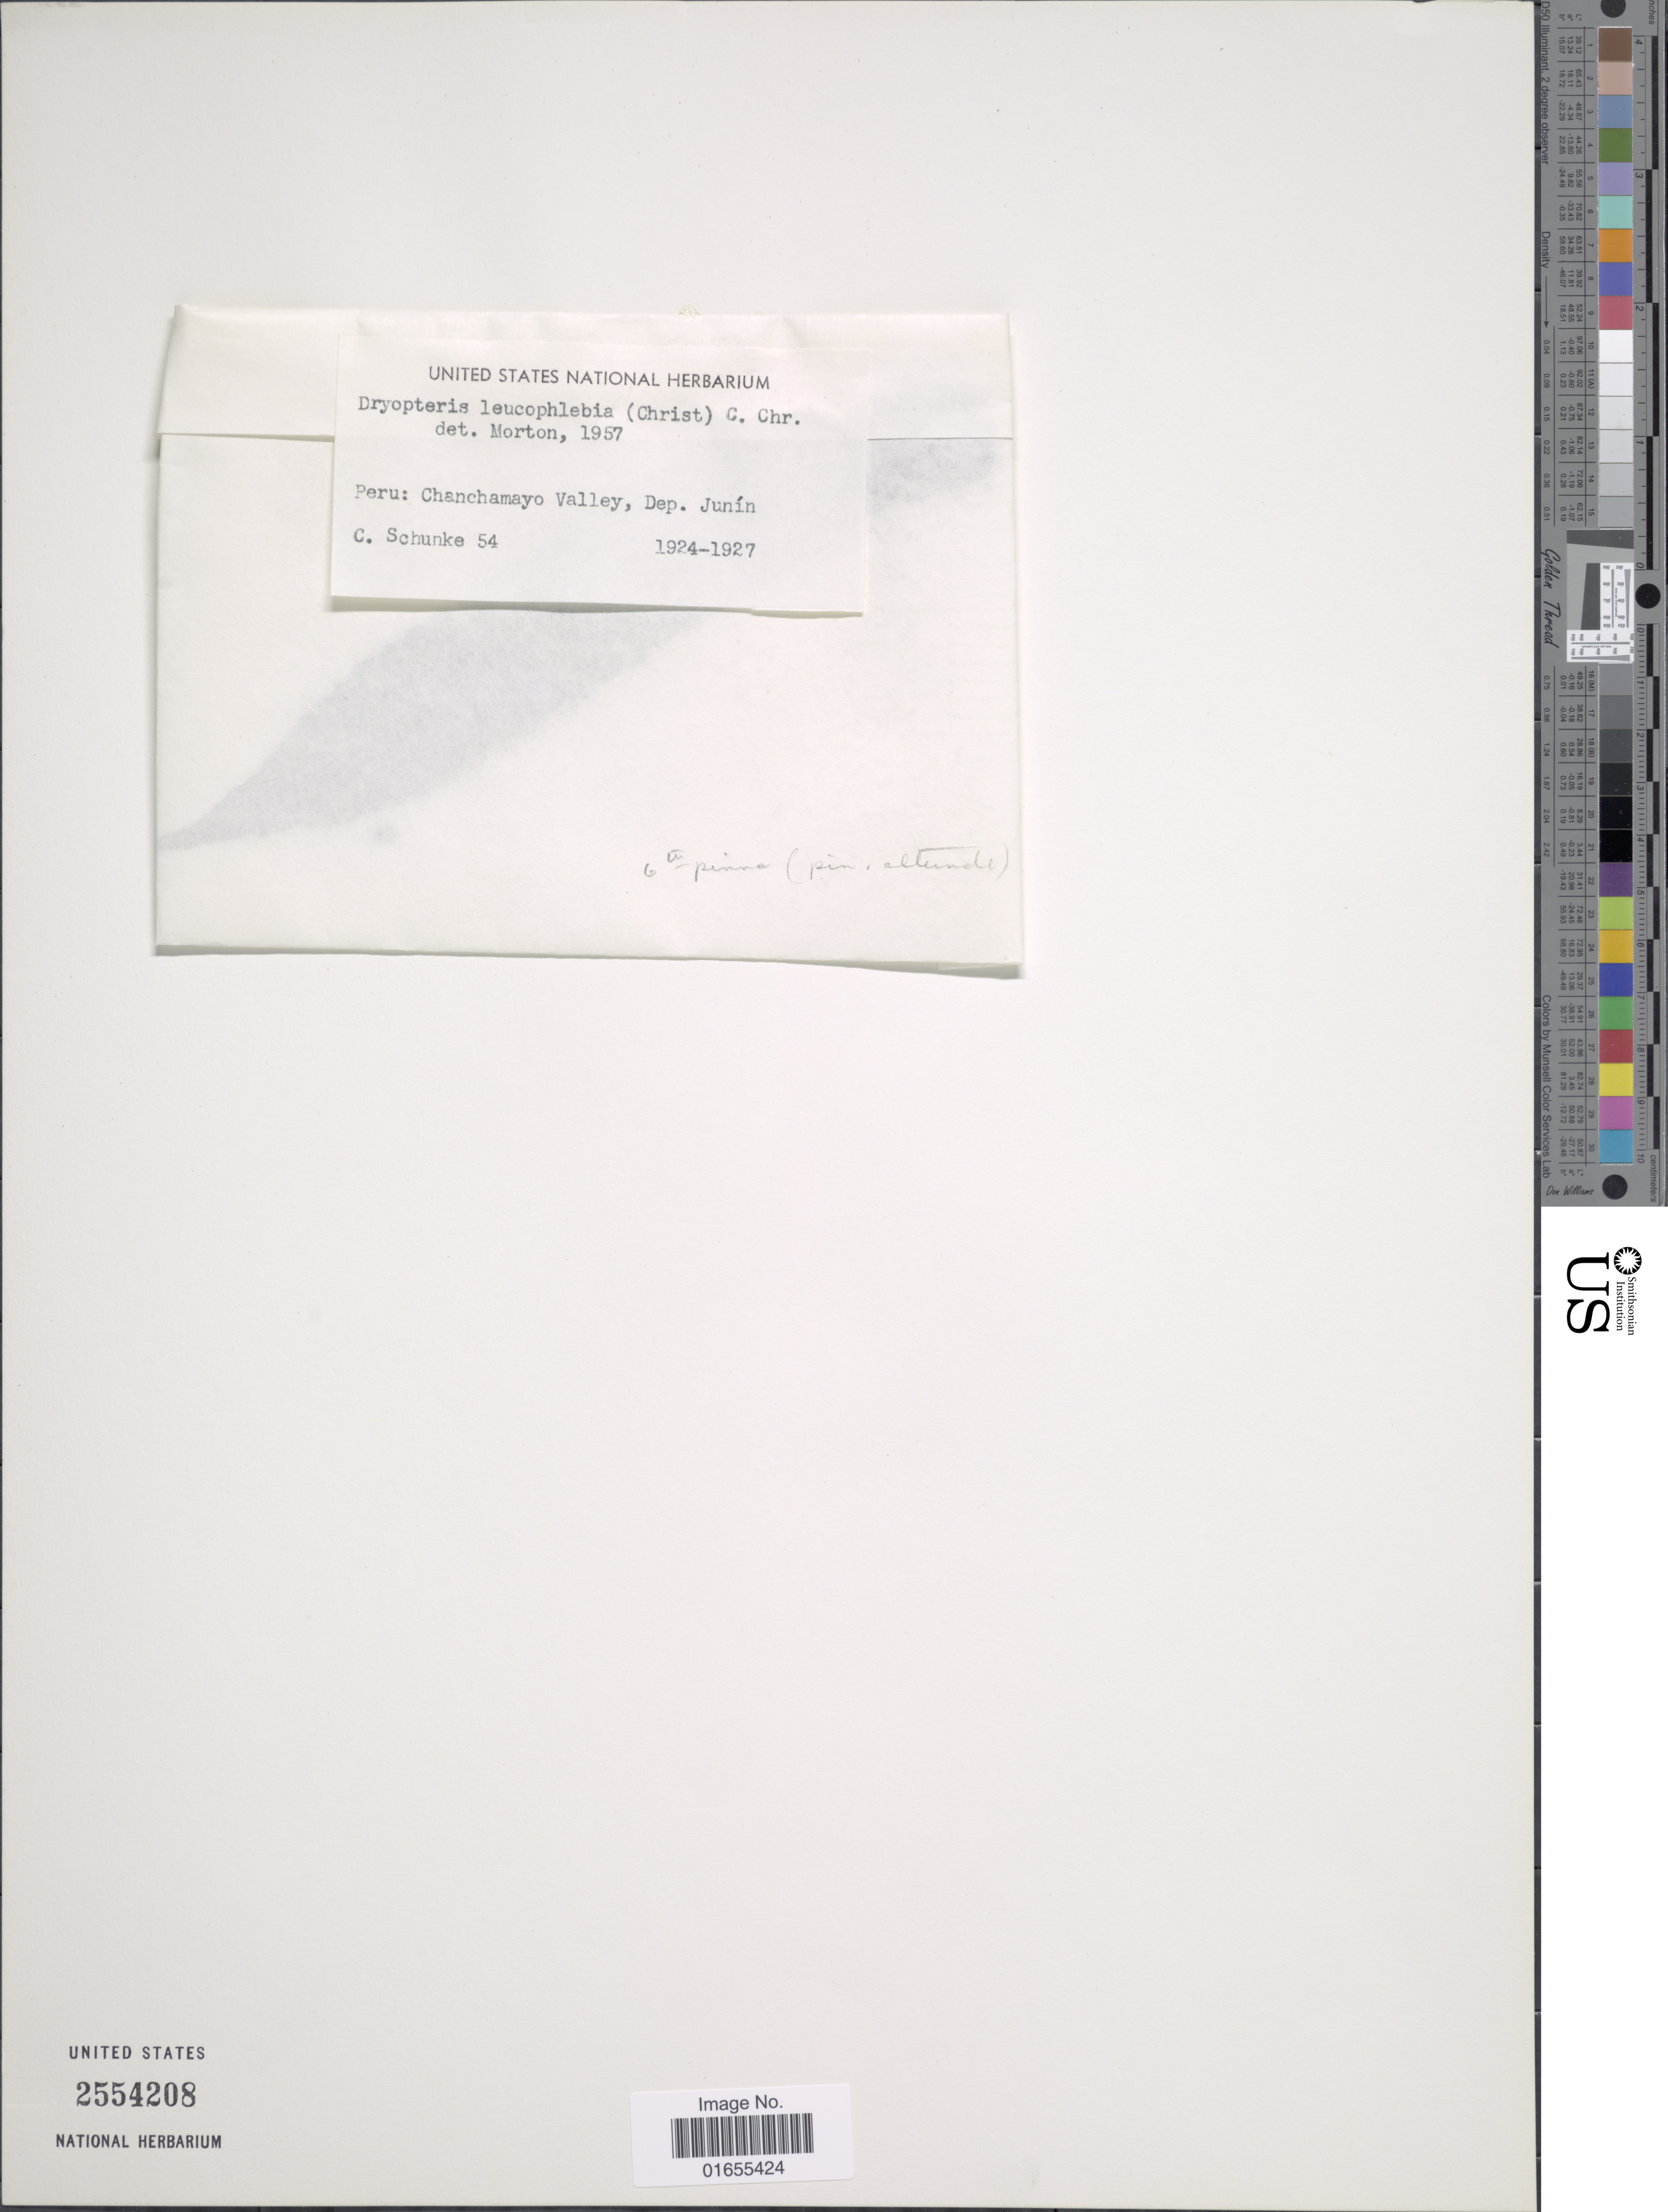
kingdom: Plantae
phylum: Tracheophyta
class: Polypodiopsida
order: Polypodiales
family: Thelypteridaceae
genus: Goniopteris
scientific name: Goniopteris leucophlebia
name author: (C. Chr.) Ching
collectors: C. Schunke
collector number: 54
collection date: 1924/1927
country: Peru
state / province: Junín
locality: Chanchamayo Valley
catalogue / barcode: US 2554208